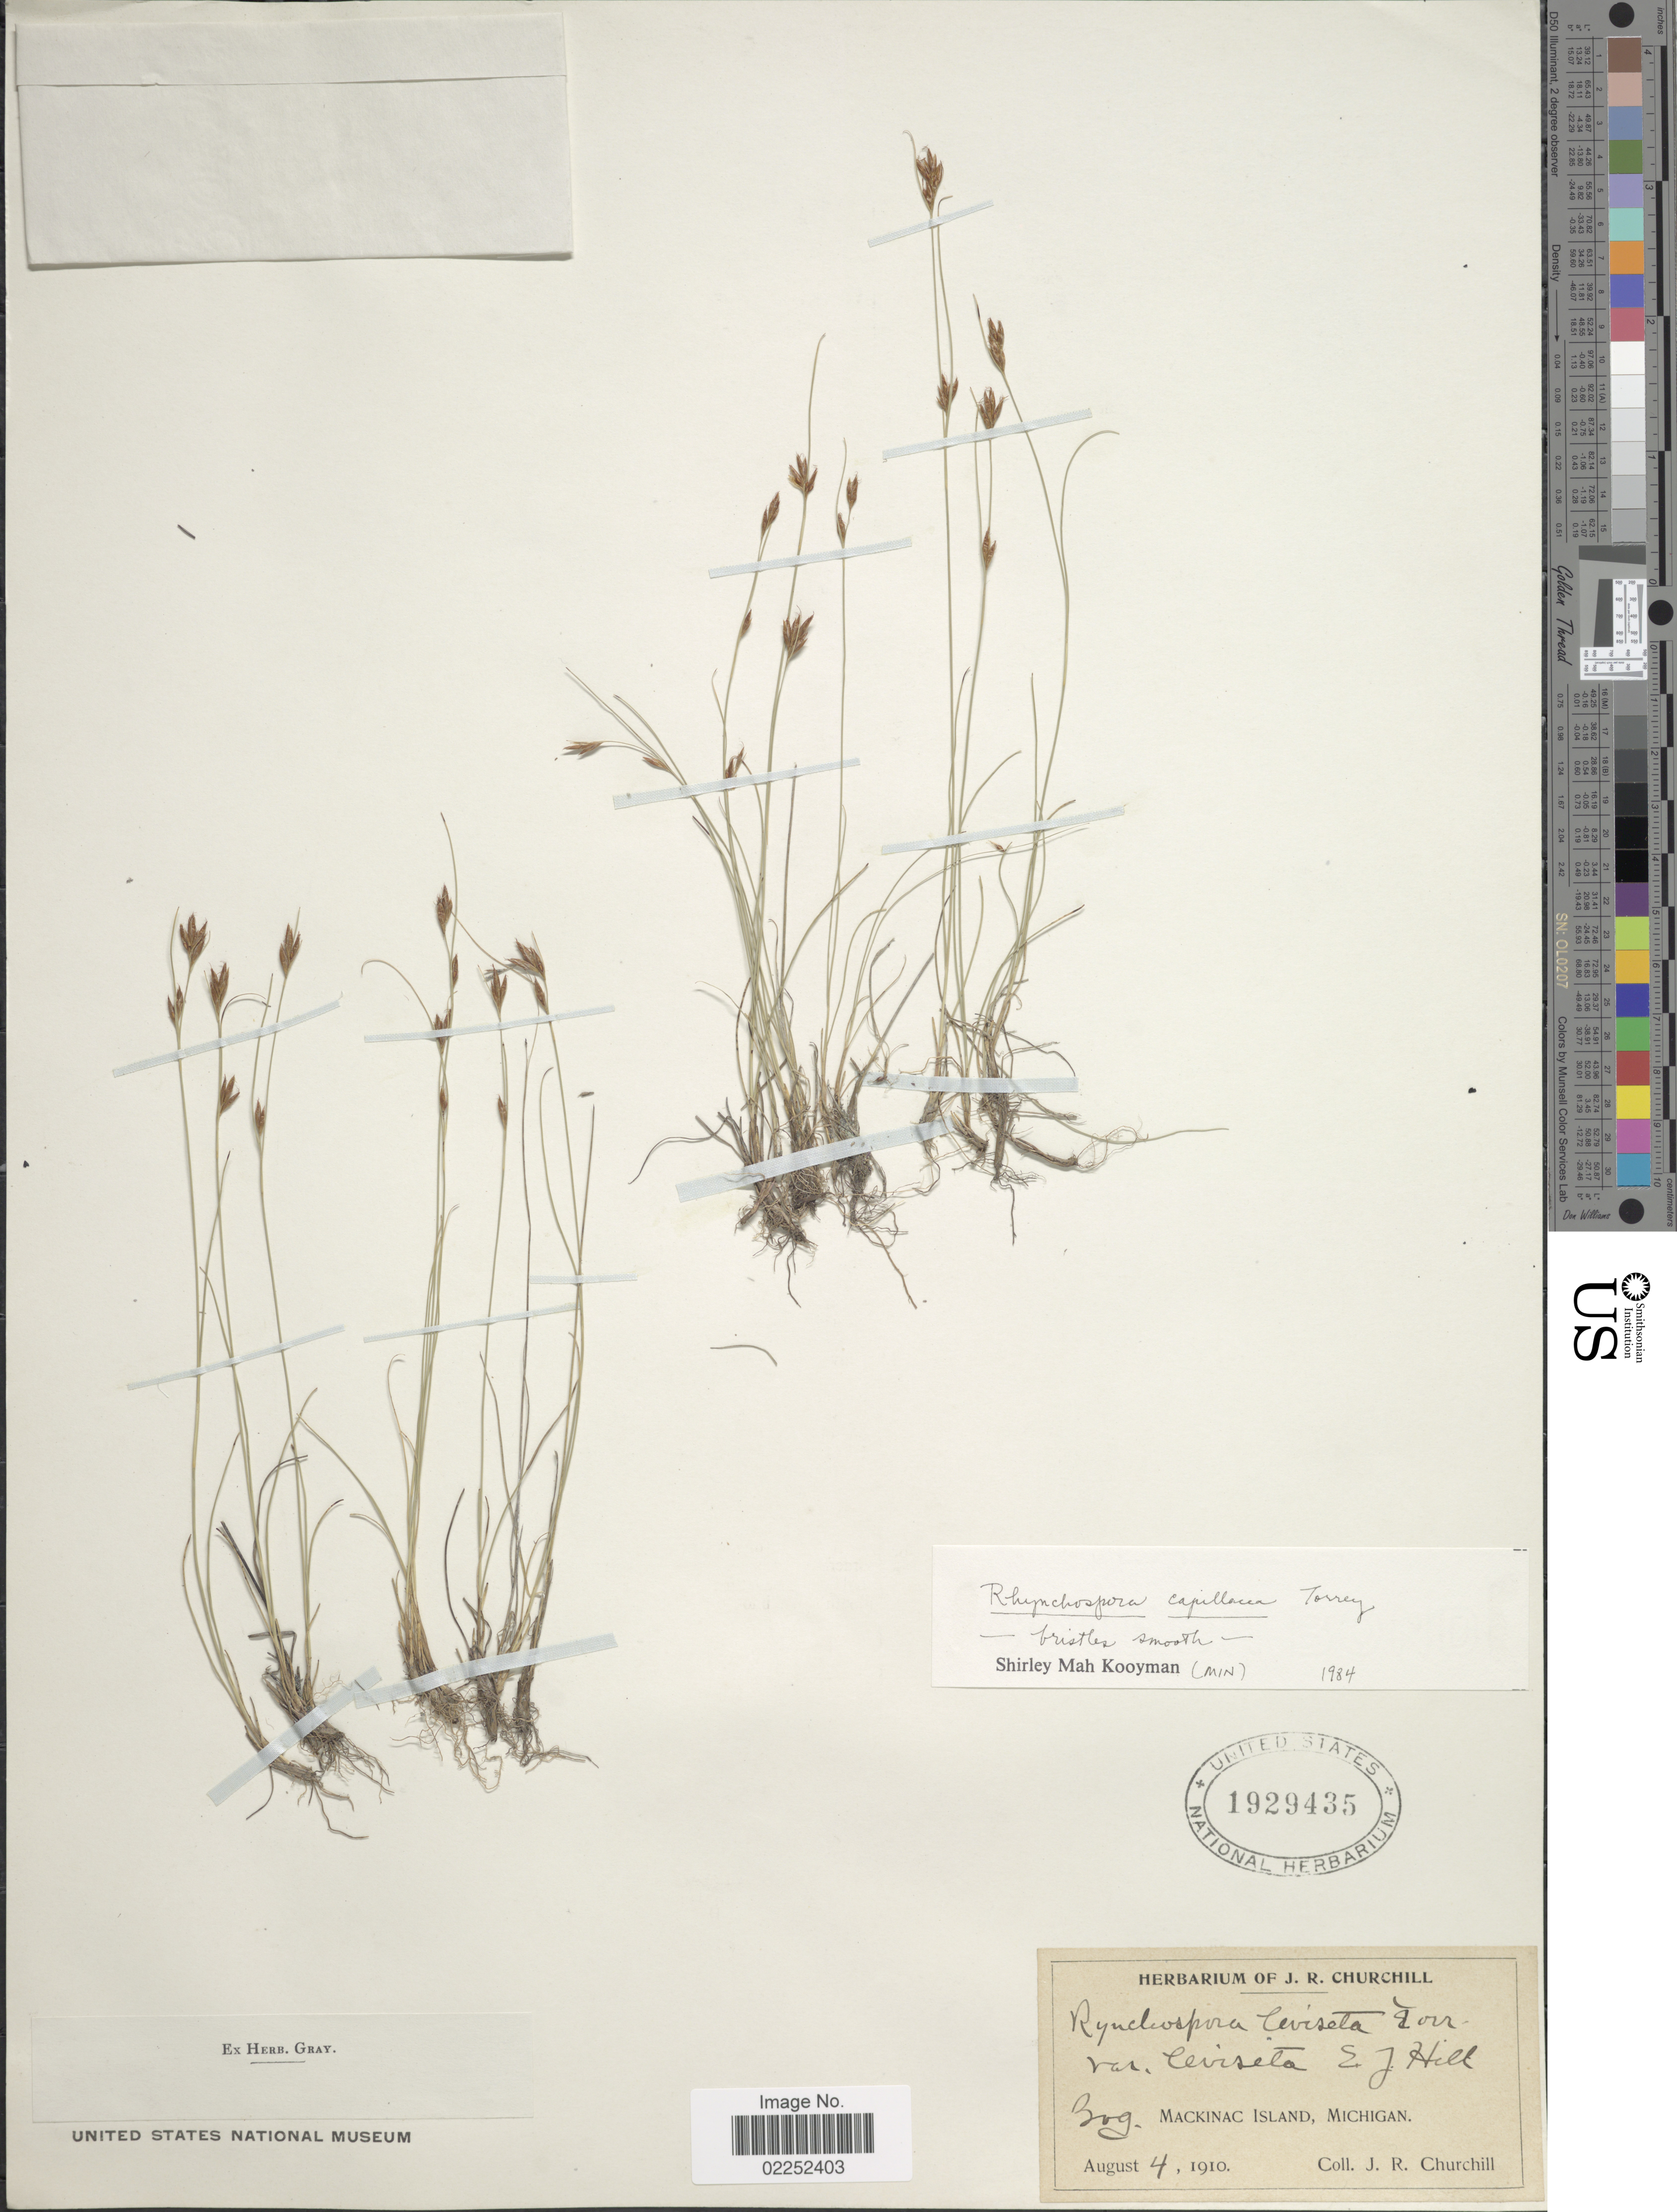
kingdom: Plantae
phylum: Tracheophyta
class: Liliopsida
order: Poales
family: Cyperaceae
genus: Rhynchospora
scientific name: Rhynchospora capillacea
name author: Torr.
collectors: J. Churchill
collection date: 1910-08-04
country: United States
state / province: Michigan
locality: Bog, Mackinac Island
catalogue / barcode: US 1929435